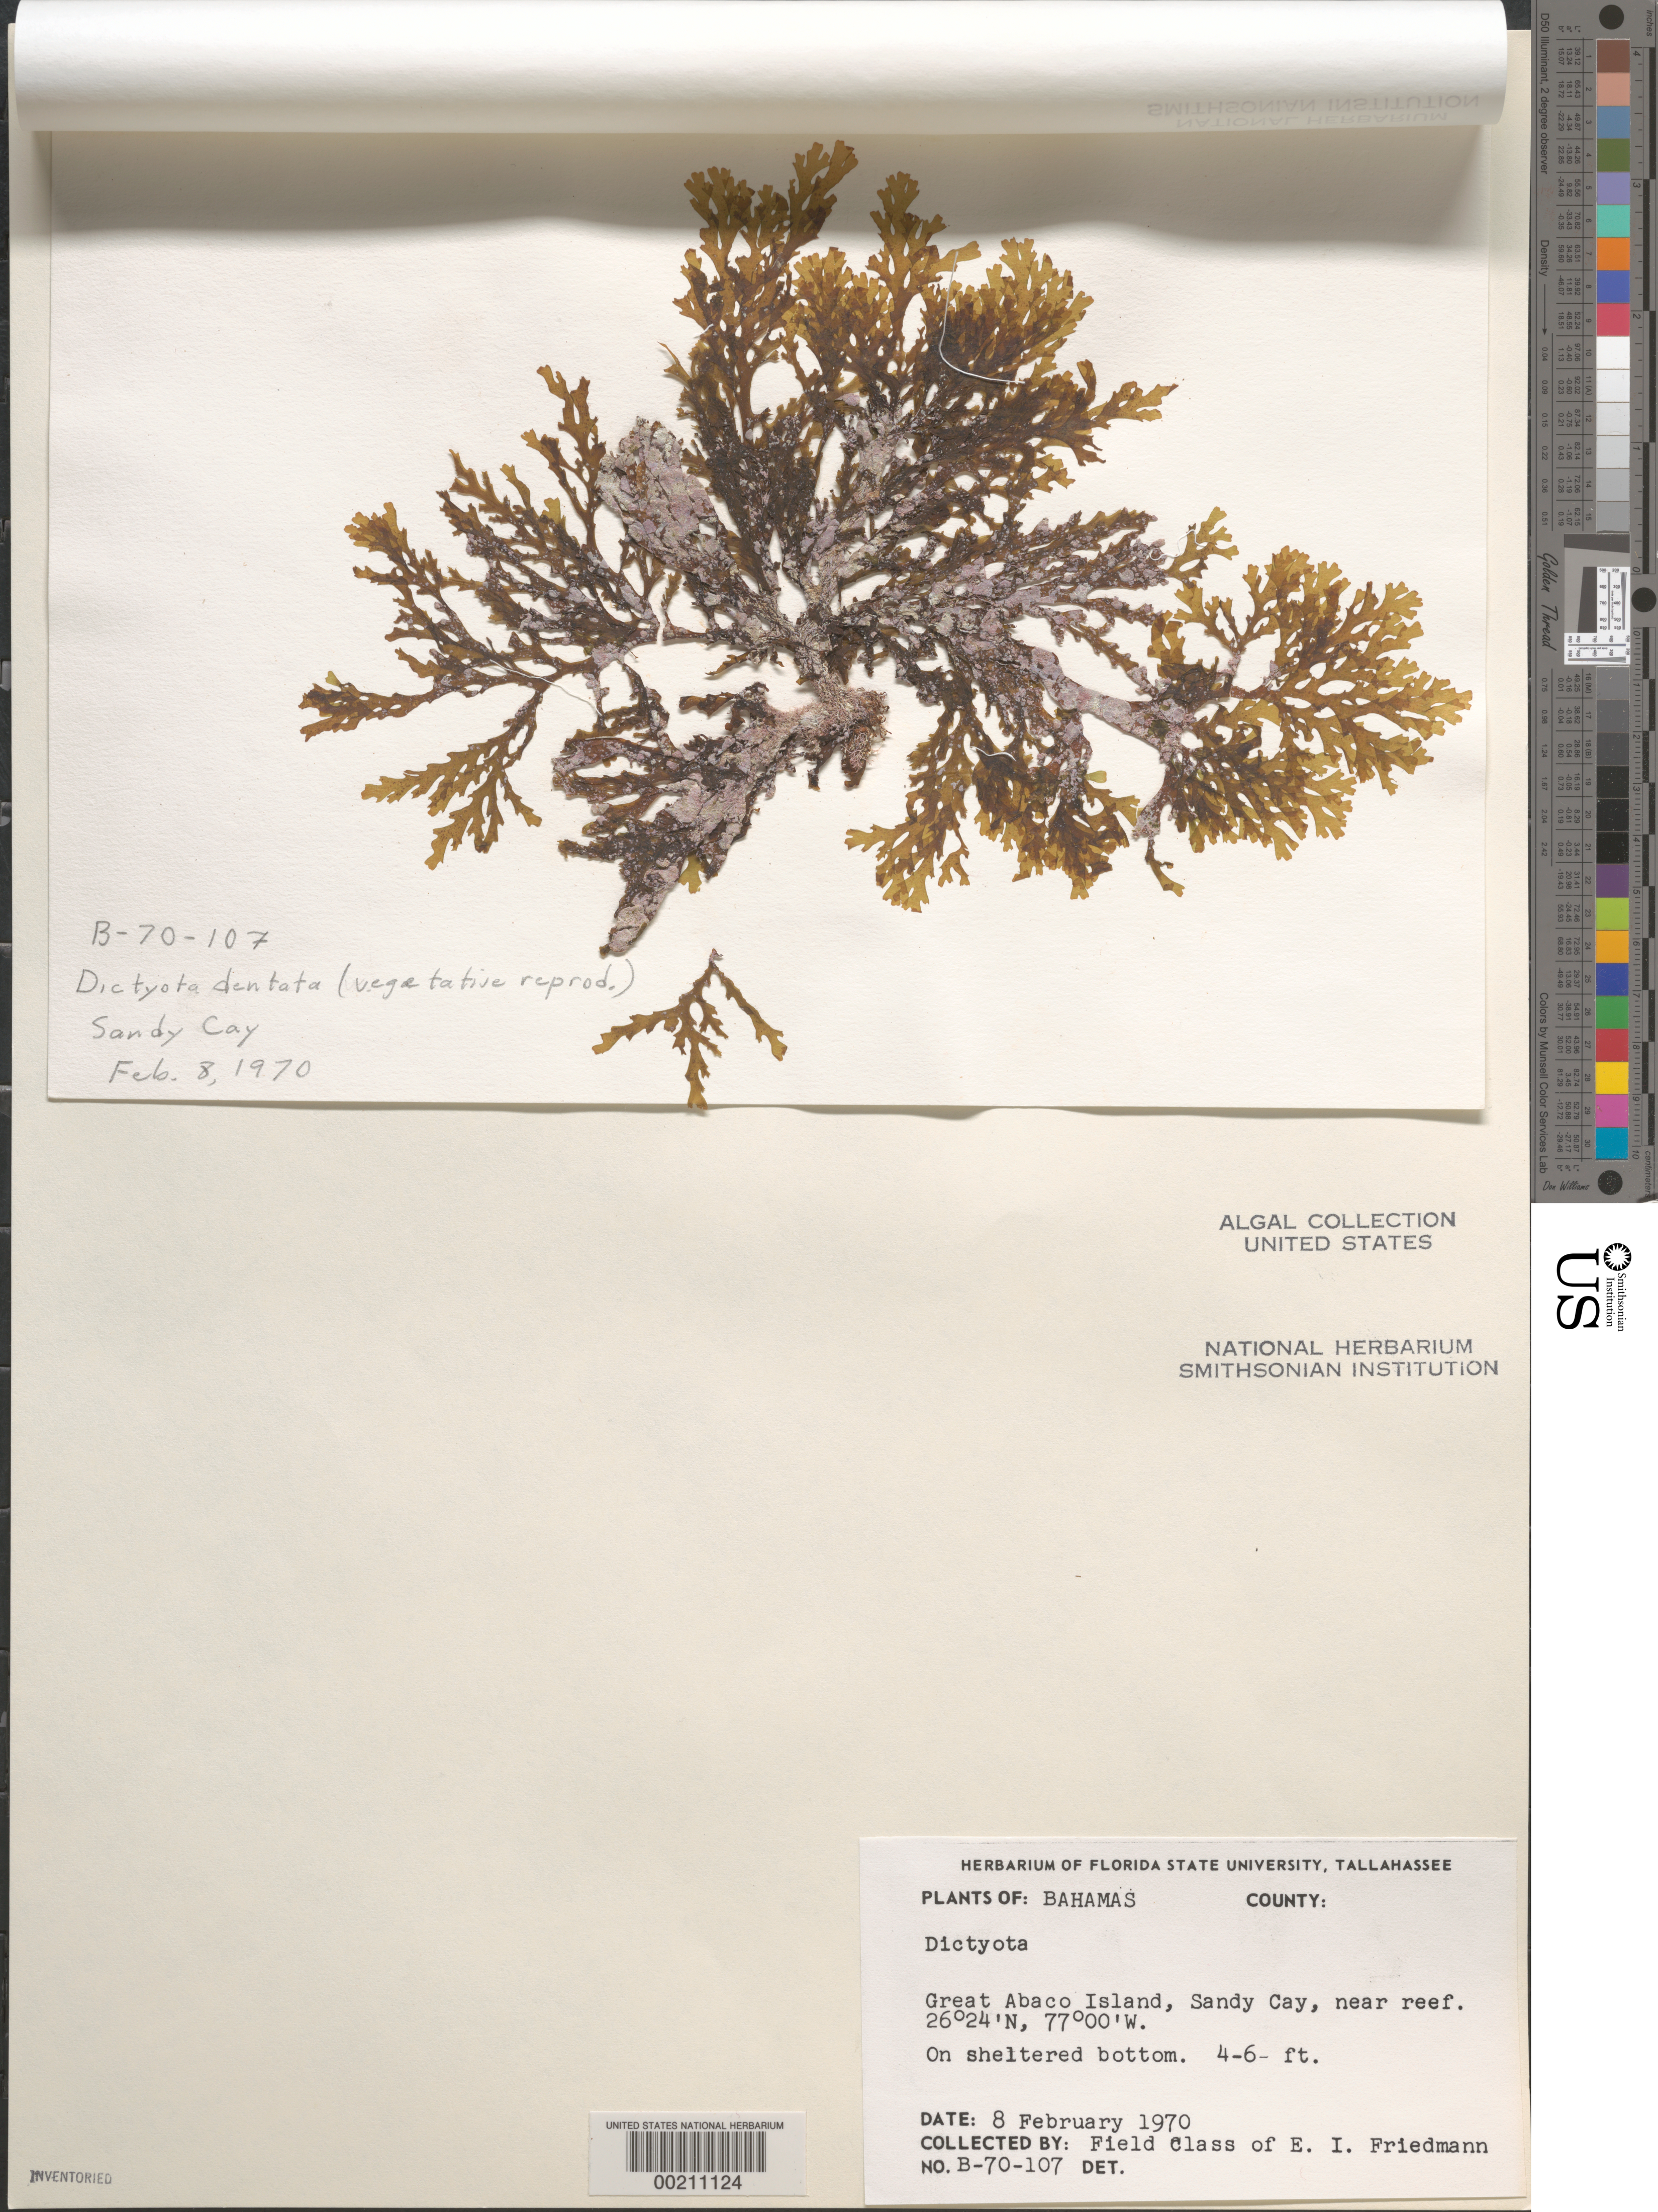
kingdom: Chromista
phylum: Ochrophyta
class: Phaeophyceae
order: Dictyotales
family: Dictyotaceae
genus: Dictyota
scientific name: Dictyota sp.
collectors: E. Friedmann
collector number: B-70-107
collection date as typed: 08 Feb 1970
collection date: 1970-02-08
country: Bahamas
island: Great Abaco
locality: Sandy Cay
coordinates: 26 24" N, 77 00" W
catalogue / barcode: US 20871